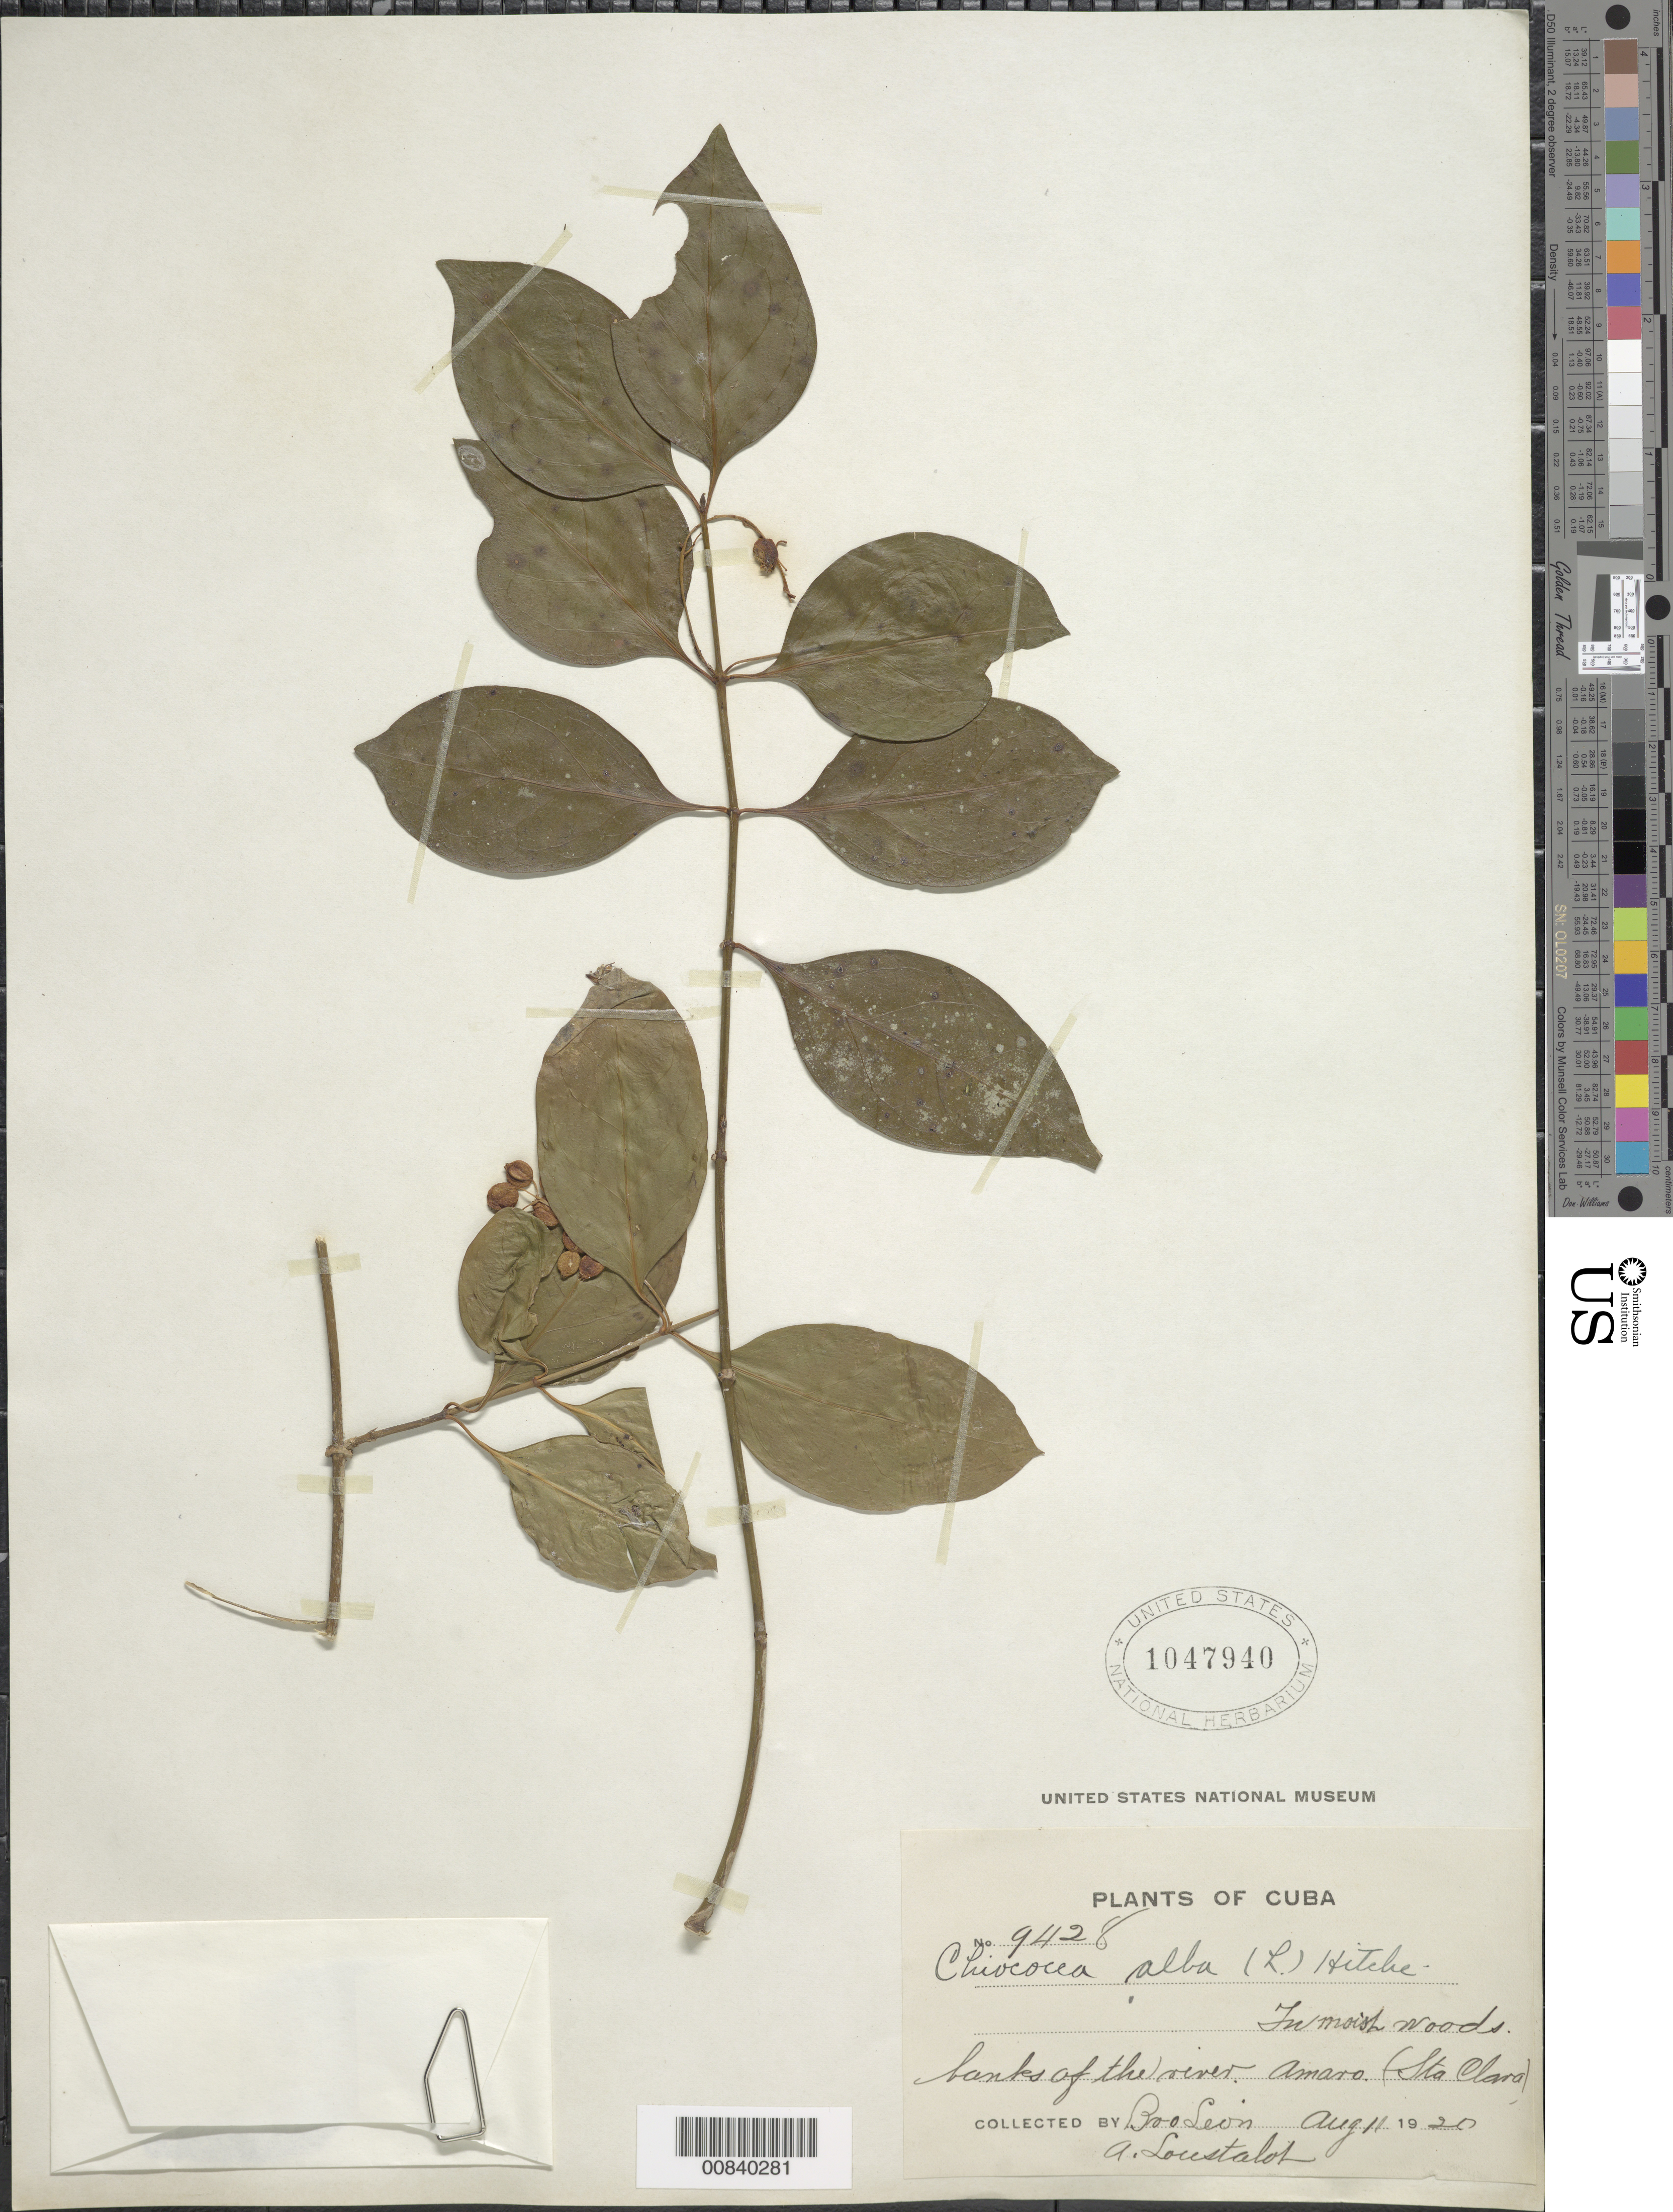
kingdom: Plantae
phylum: Tracheophyta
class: Magnoliopsida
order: Gentianales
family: Rubiaceae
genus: Chiococca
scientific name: Chiococca alba subsp. alba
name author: (L.) Hitchc.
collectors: Bro. León & A. Loustalot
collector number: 9428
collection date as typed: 11 Aug 1920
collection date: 1920-08-11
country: Cuba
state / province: Las Villas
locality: Along Amaro River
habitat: In moist woods on banks of river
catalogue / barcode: US 1047940